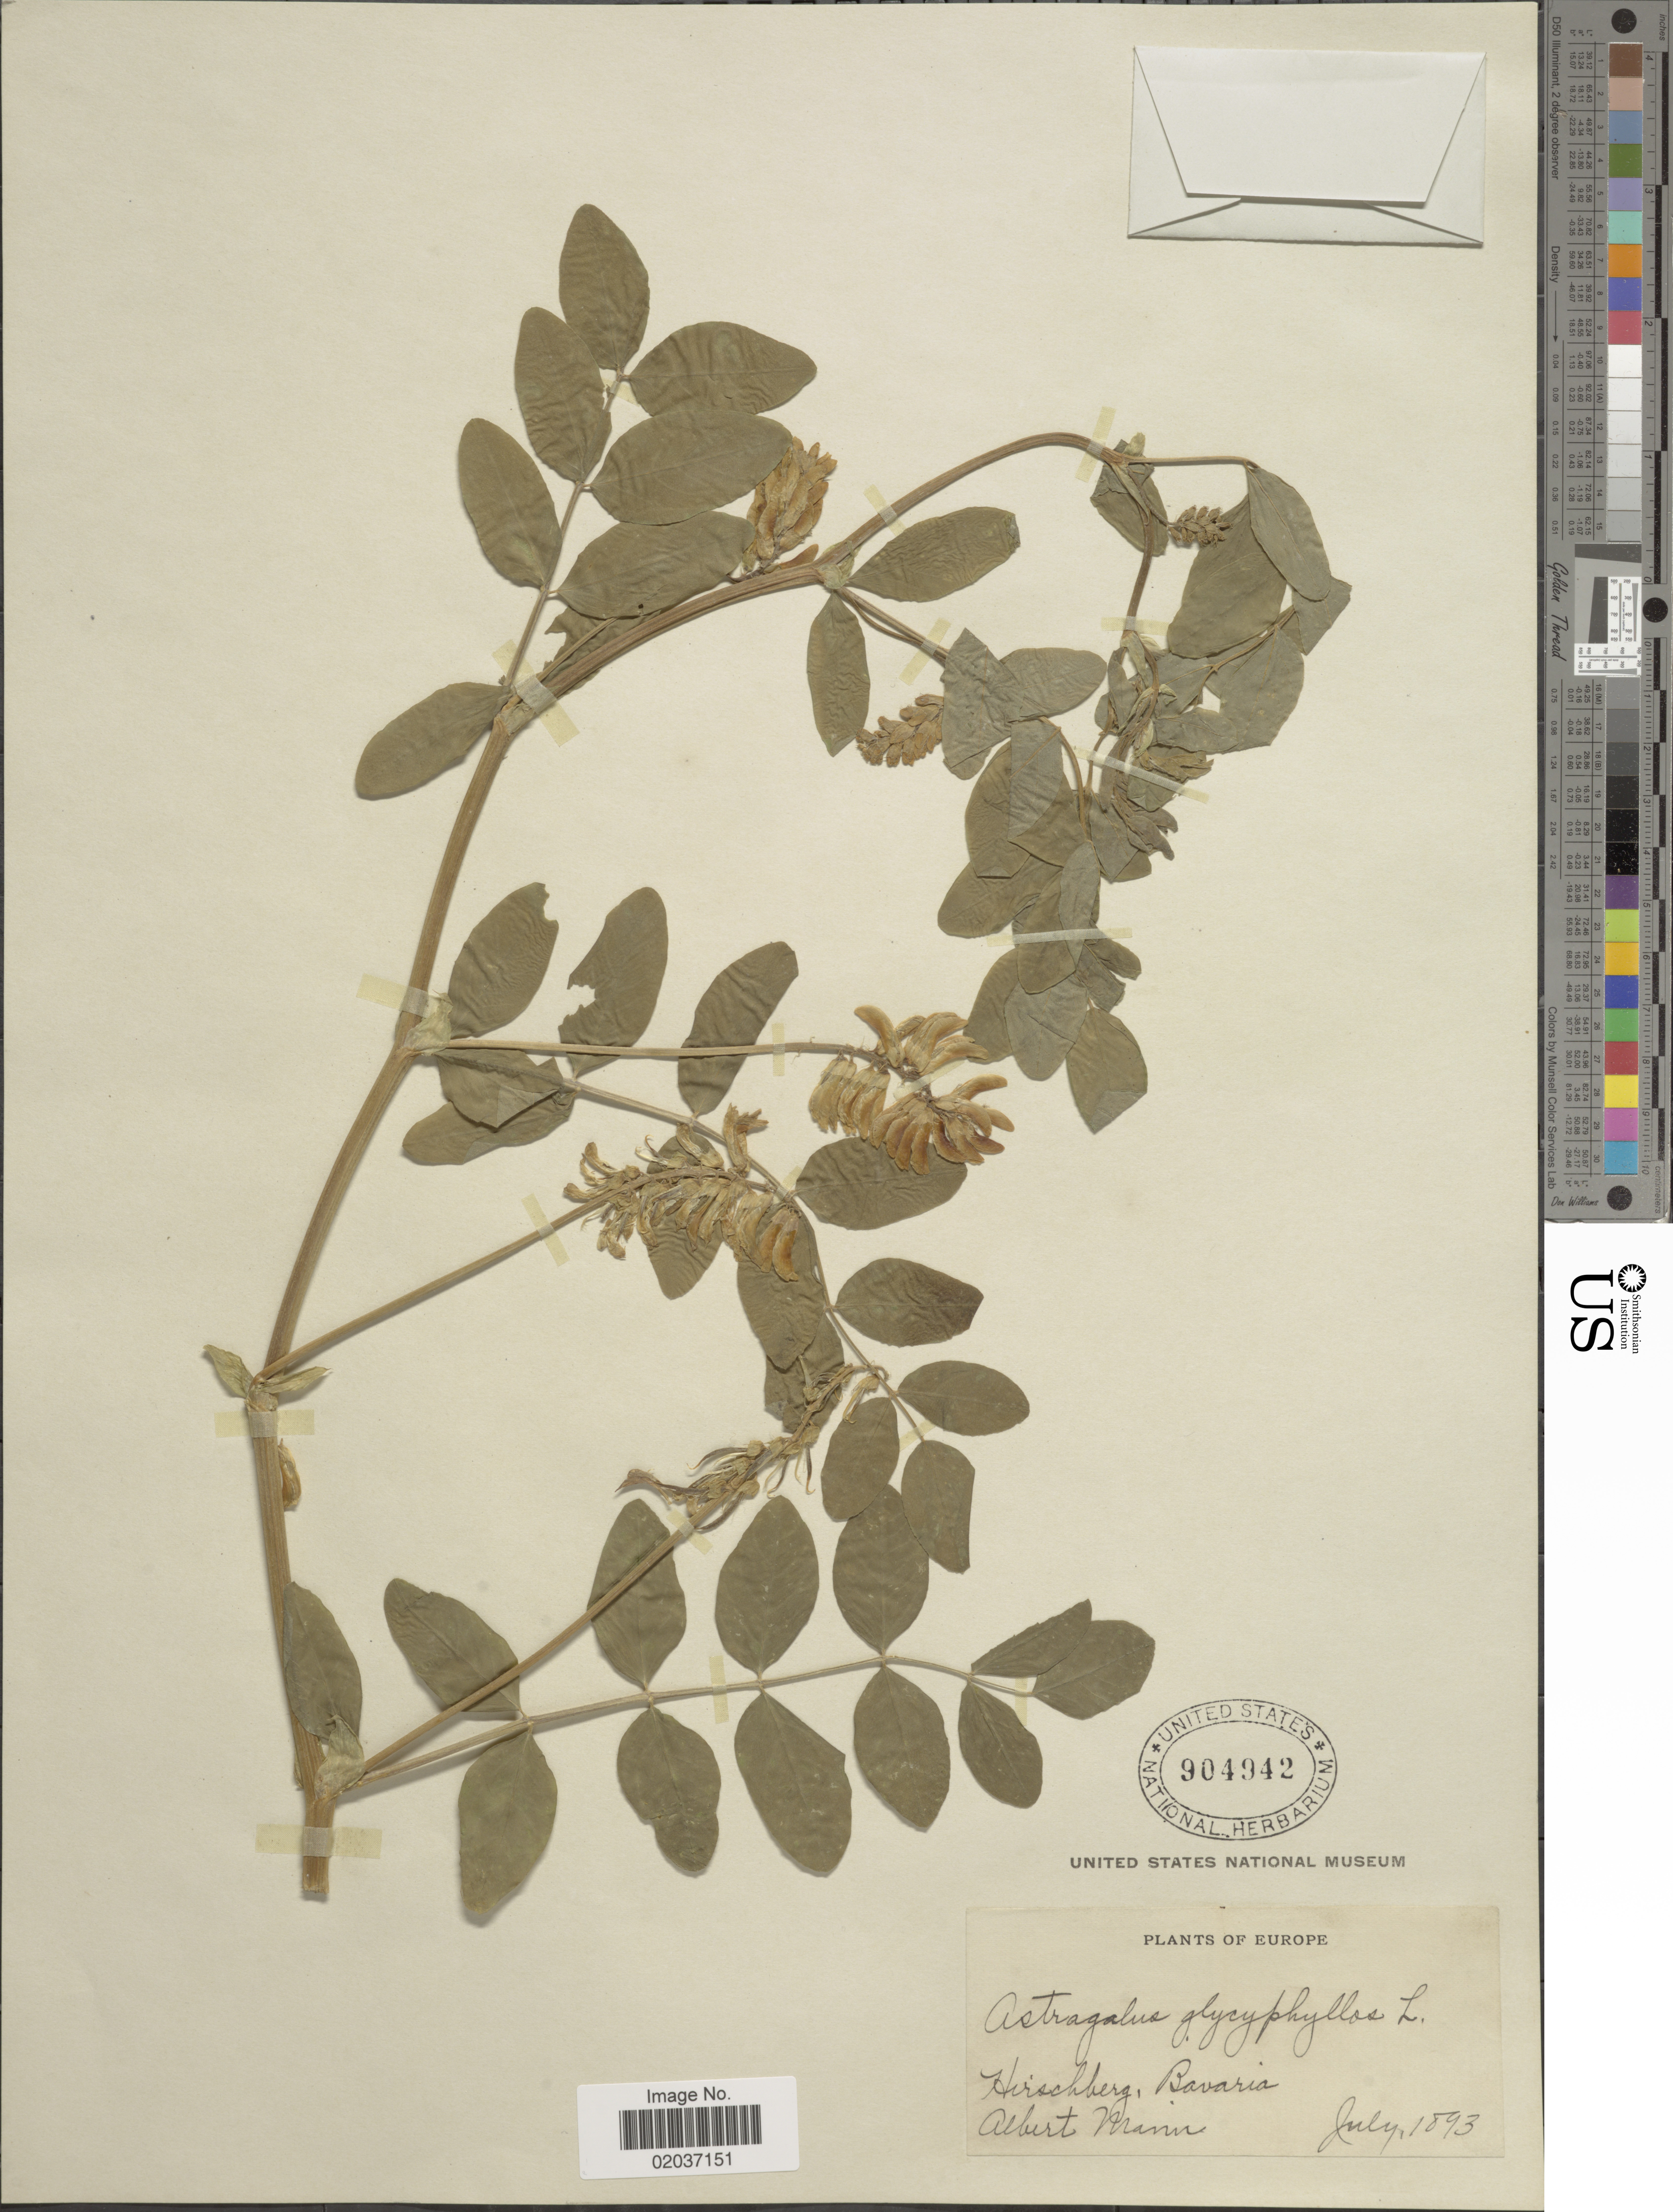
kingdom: Plantae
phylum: Tracheophyta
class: Magnoliopsida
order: Fabales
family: Fabaceae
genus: Astragalus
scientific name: Astragalus glycyphyllos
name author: L.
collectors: A. Mann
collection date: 1893-07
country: Germany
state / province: Bayern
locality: Hirschberg [interpreted], Bavaria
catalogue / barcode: US 904942